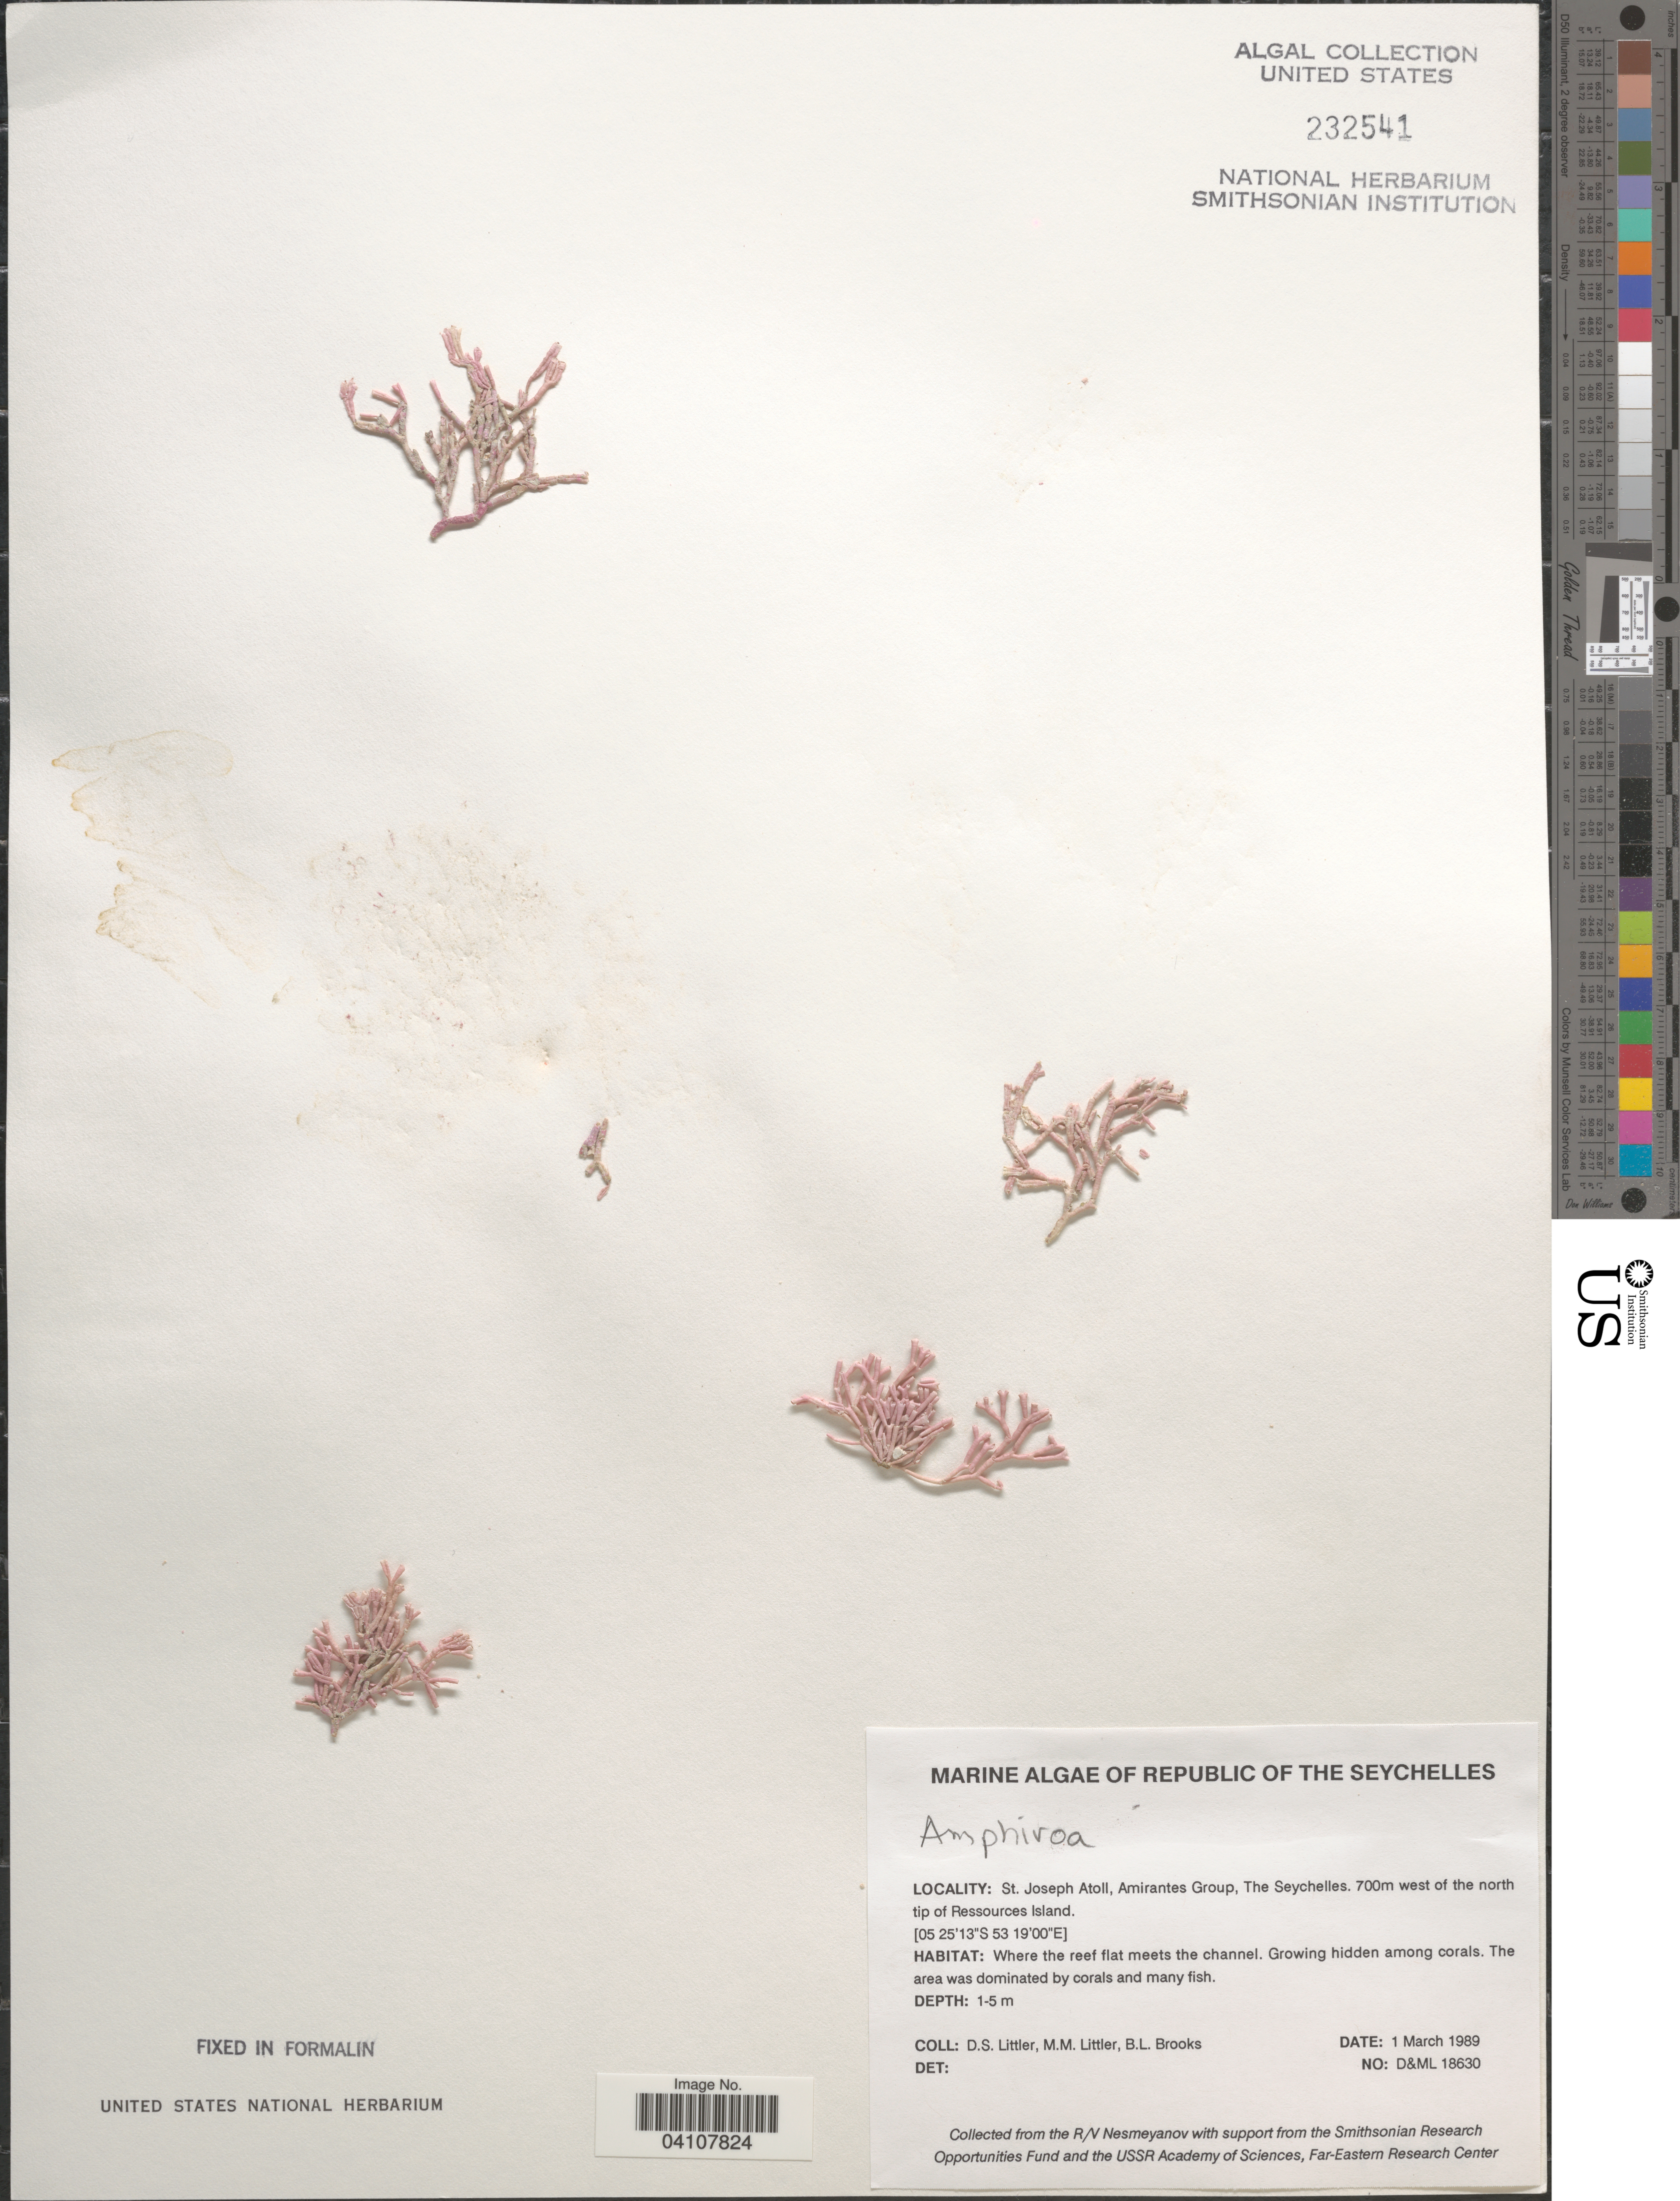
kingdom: Plantae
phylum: Rhodophyta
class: Florideophyceae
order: Corallinales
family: Lithophyllaceae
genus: Amphiroa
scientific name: Amphiroa sp.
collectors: D. S. Littler & B. Brooks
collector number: D&ML18630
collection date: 1989-03-01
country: Seychelles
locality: Republic of the Seychelles. St. Joseph Atoll, Amirantes Group. 700m west of the north tip of Ressources Island.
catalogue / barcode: US 232541